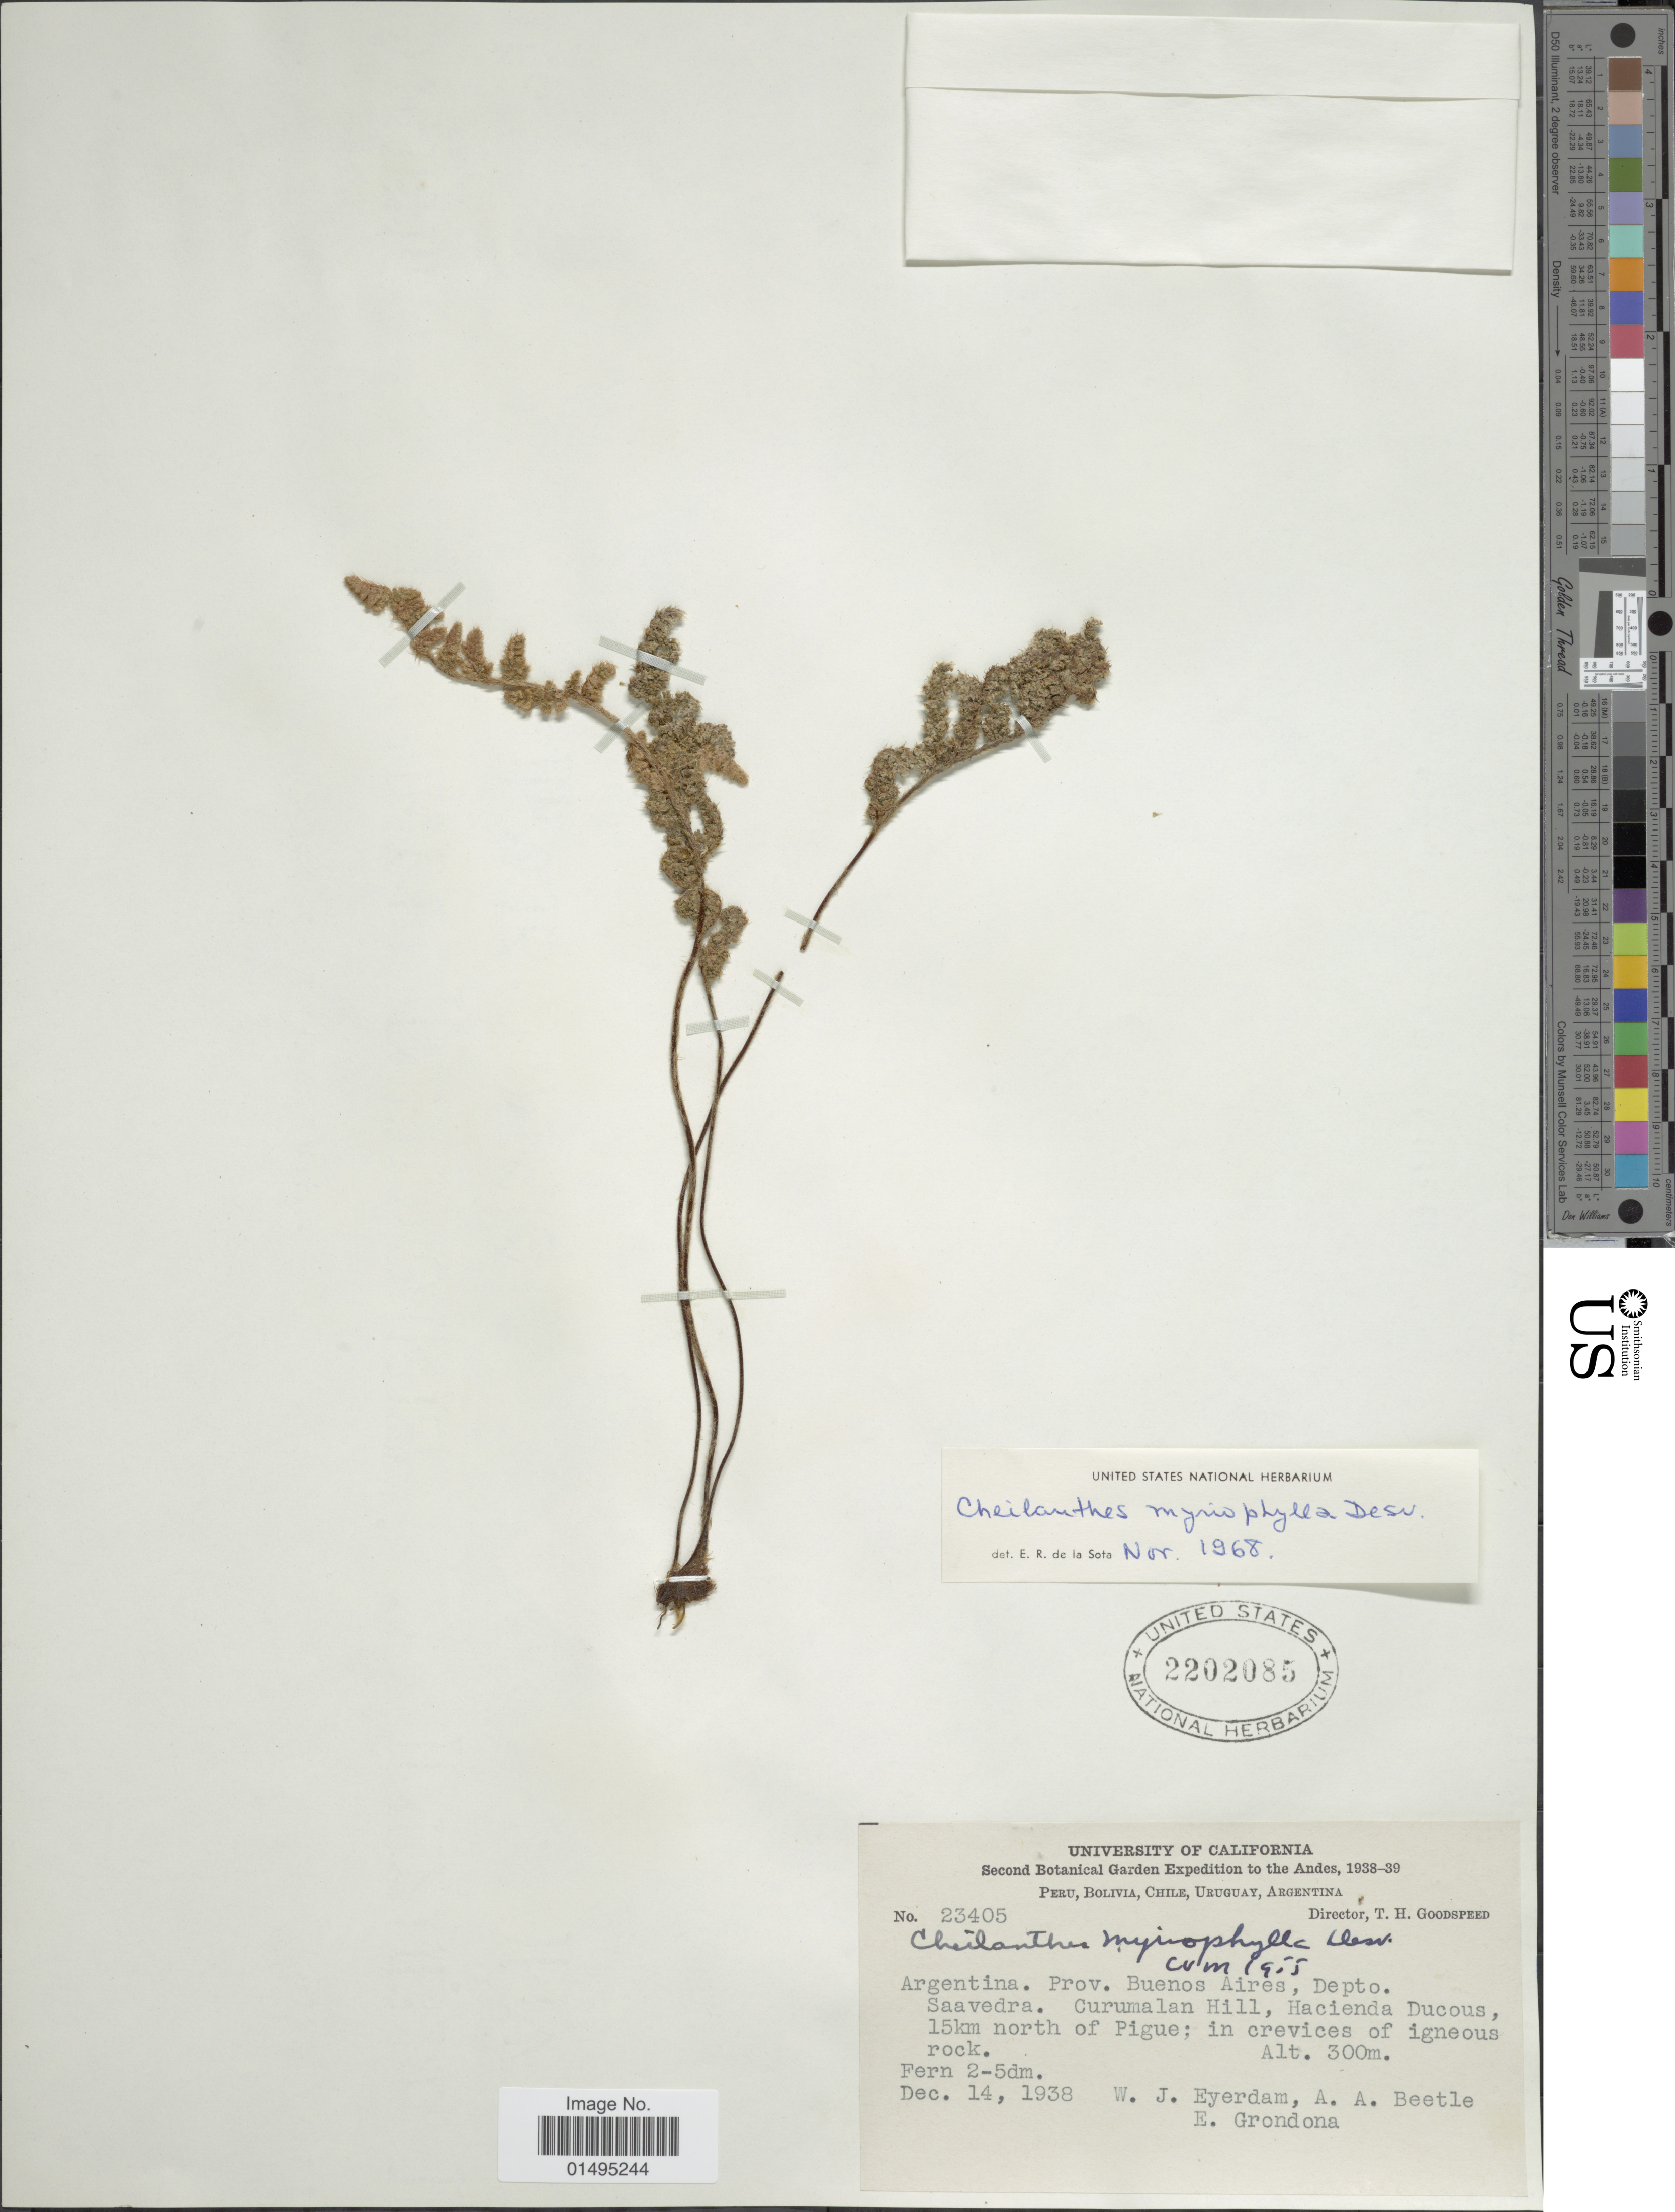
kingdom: Plantae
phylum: Tracheophyta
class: Polypodiopsida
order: Polypodiales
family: Pteridaceae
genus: Myriopteris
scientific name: Myriopteris myriophylla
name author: (Desv.) J. Sm.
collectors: W. J. Eyerdam, A. A. Beetle & E. Grondona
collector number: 23405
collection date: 1938-12-14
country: Argentina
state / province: Buenos Aires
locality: Argentina, Prov. Buenos Aires, Depto. Saavedra. Curumalan Hill, Hacienda Ducous, 15 km north of Pigue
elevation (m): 300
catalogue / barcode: US 2202085